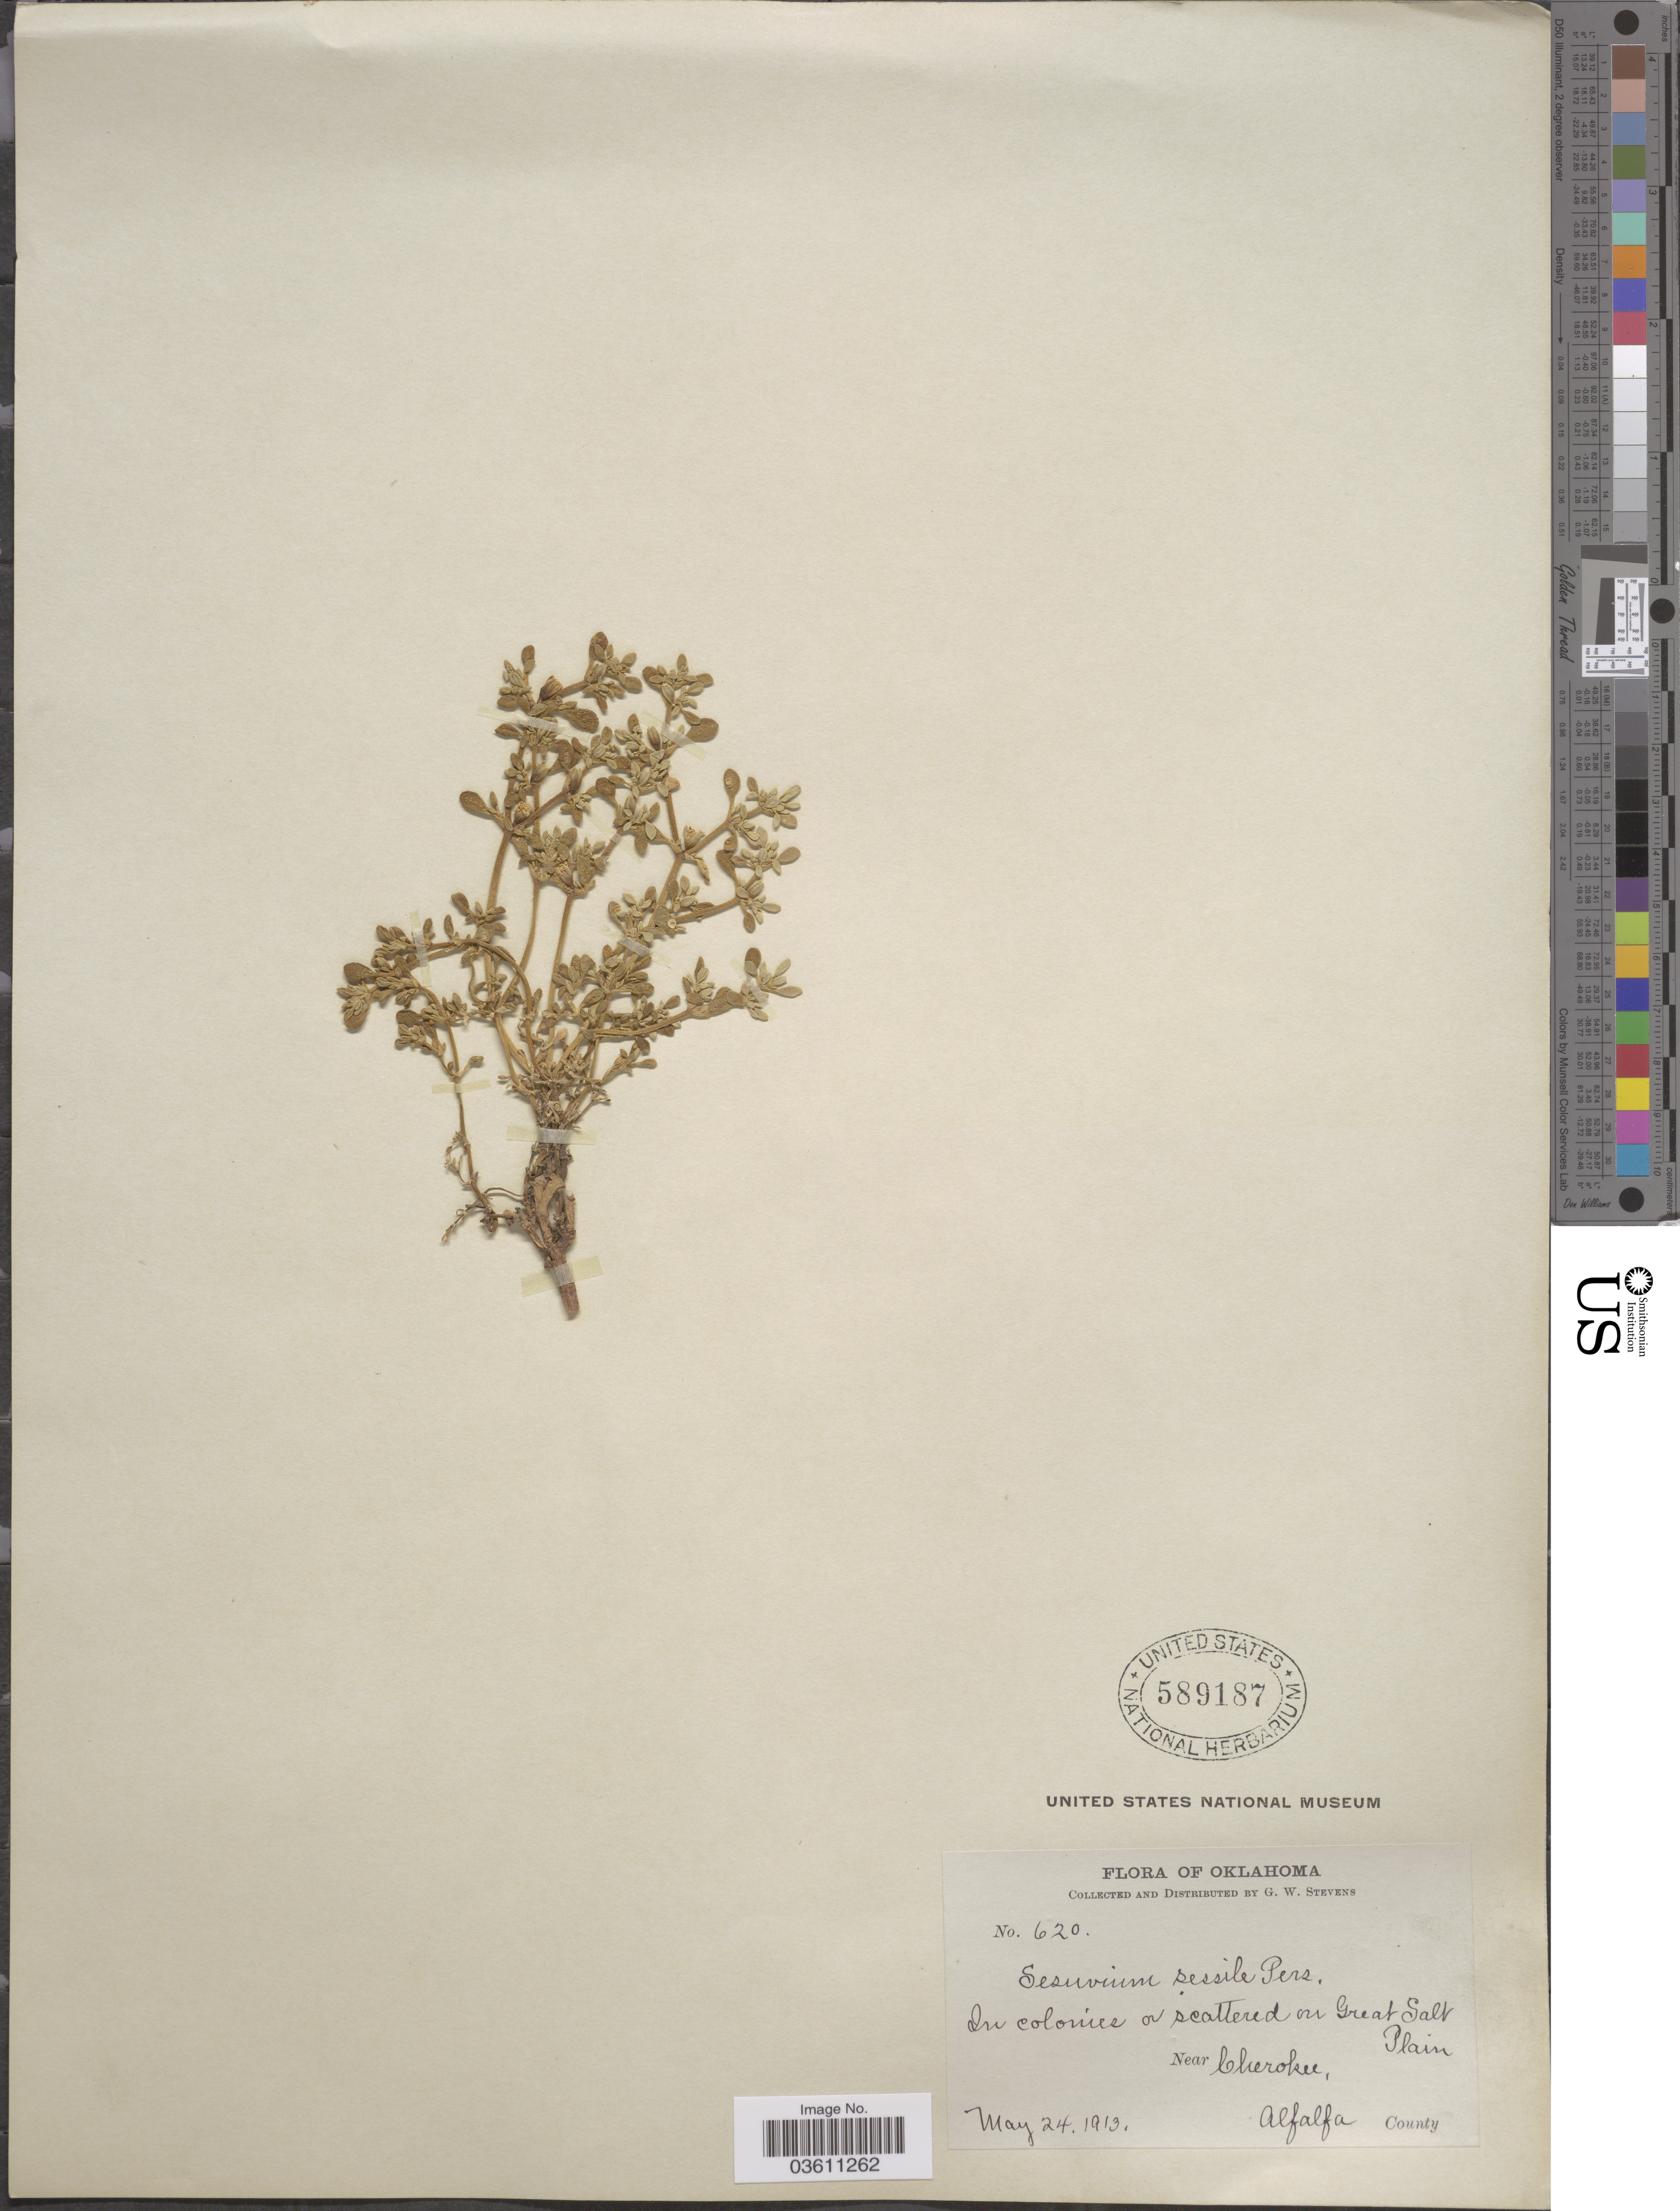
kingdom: Plantae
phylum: Tracheophyta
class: Magnoliopsida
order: Caryophyllales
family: Aizoaceae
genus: Sesuvium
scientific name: Sesuvium revolutifolium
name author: Ortega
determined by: Strong, Mark T., (BOT), Smithsonian Institution - National Museum of Natural History (UNITED STATES)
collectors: G. W. Stevens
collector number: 620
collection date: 1913-05-24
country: United States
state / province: Oklahoma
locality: On Great Salt Plain Near Cherokee Alfalfa County.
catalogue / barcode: US 589187